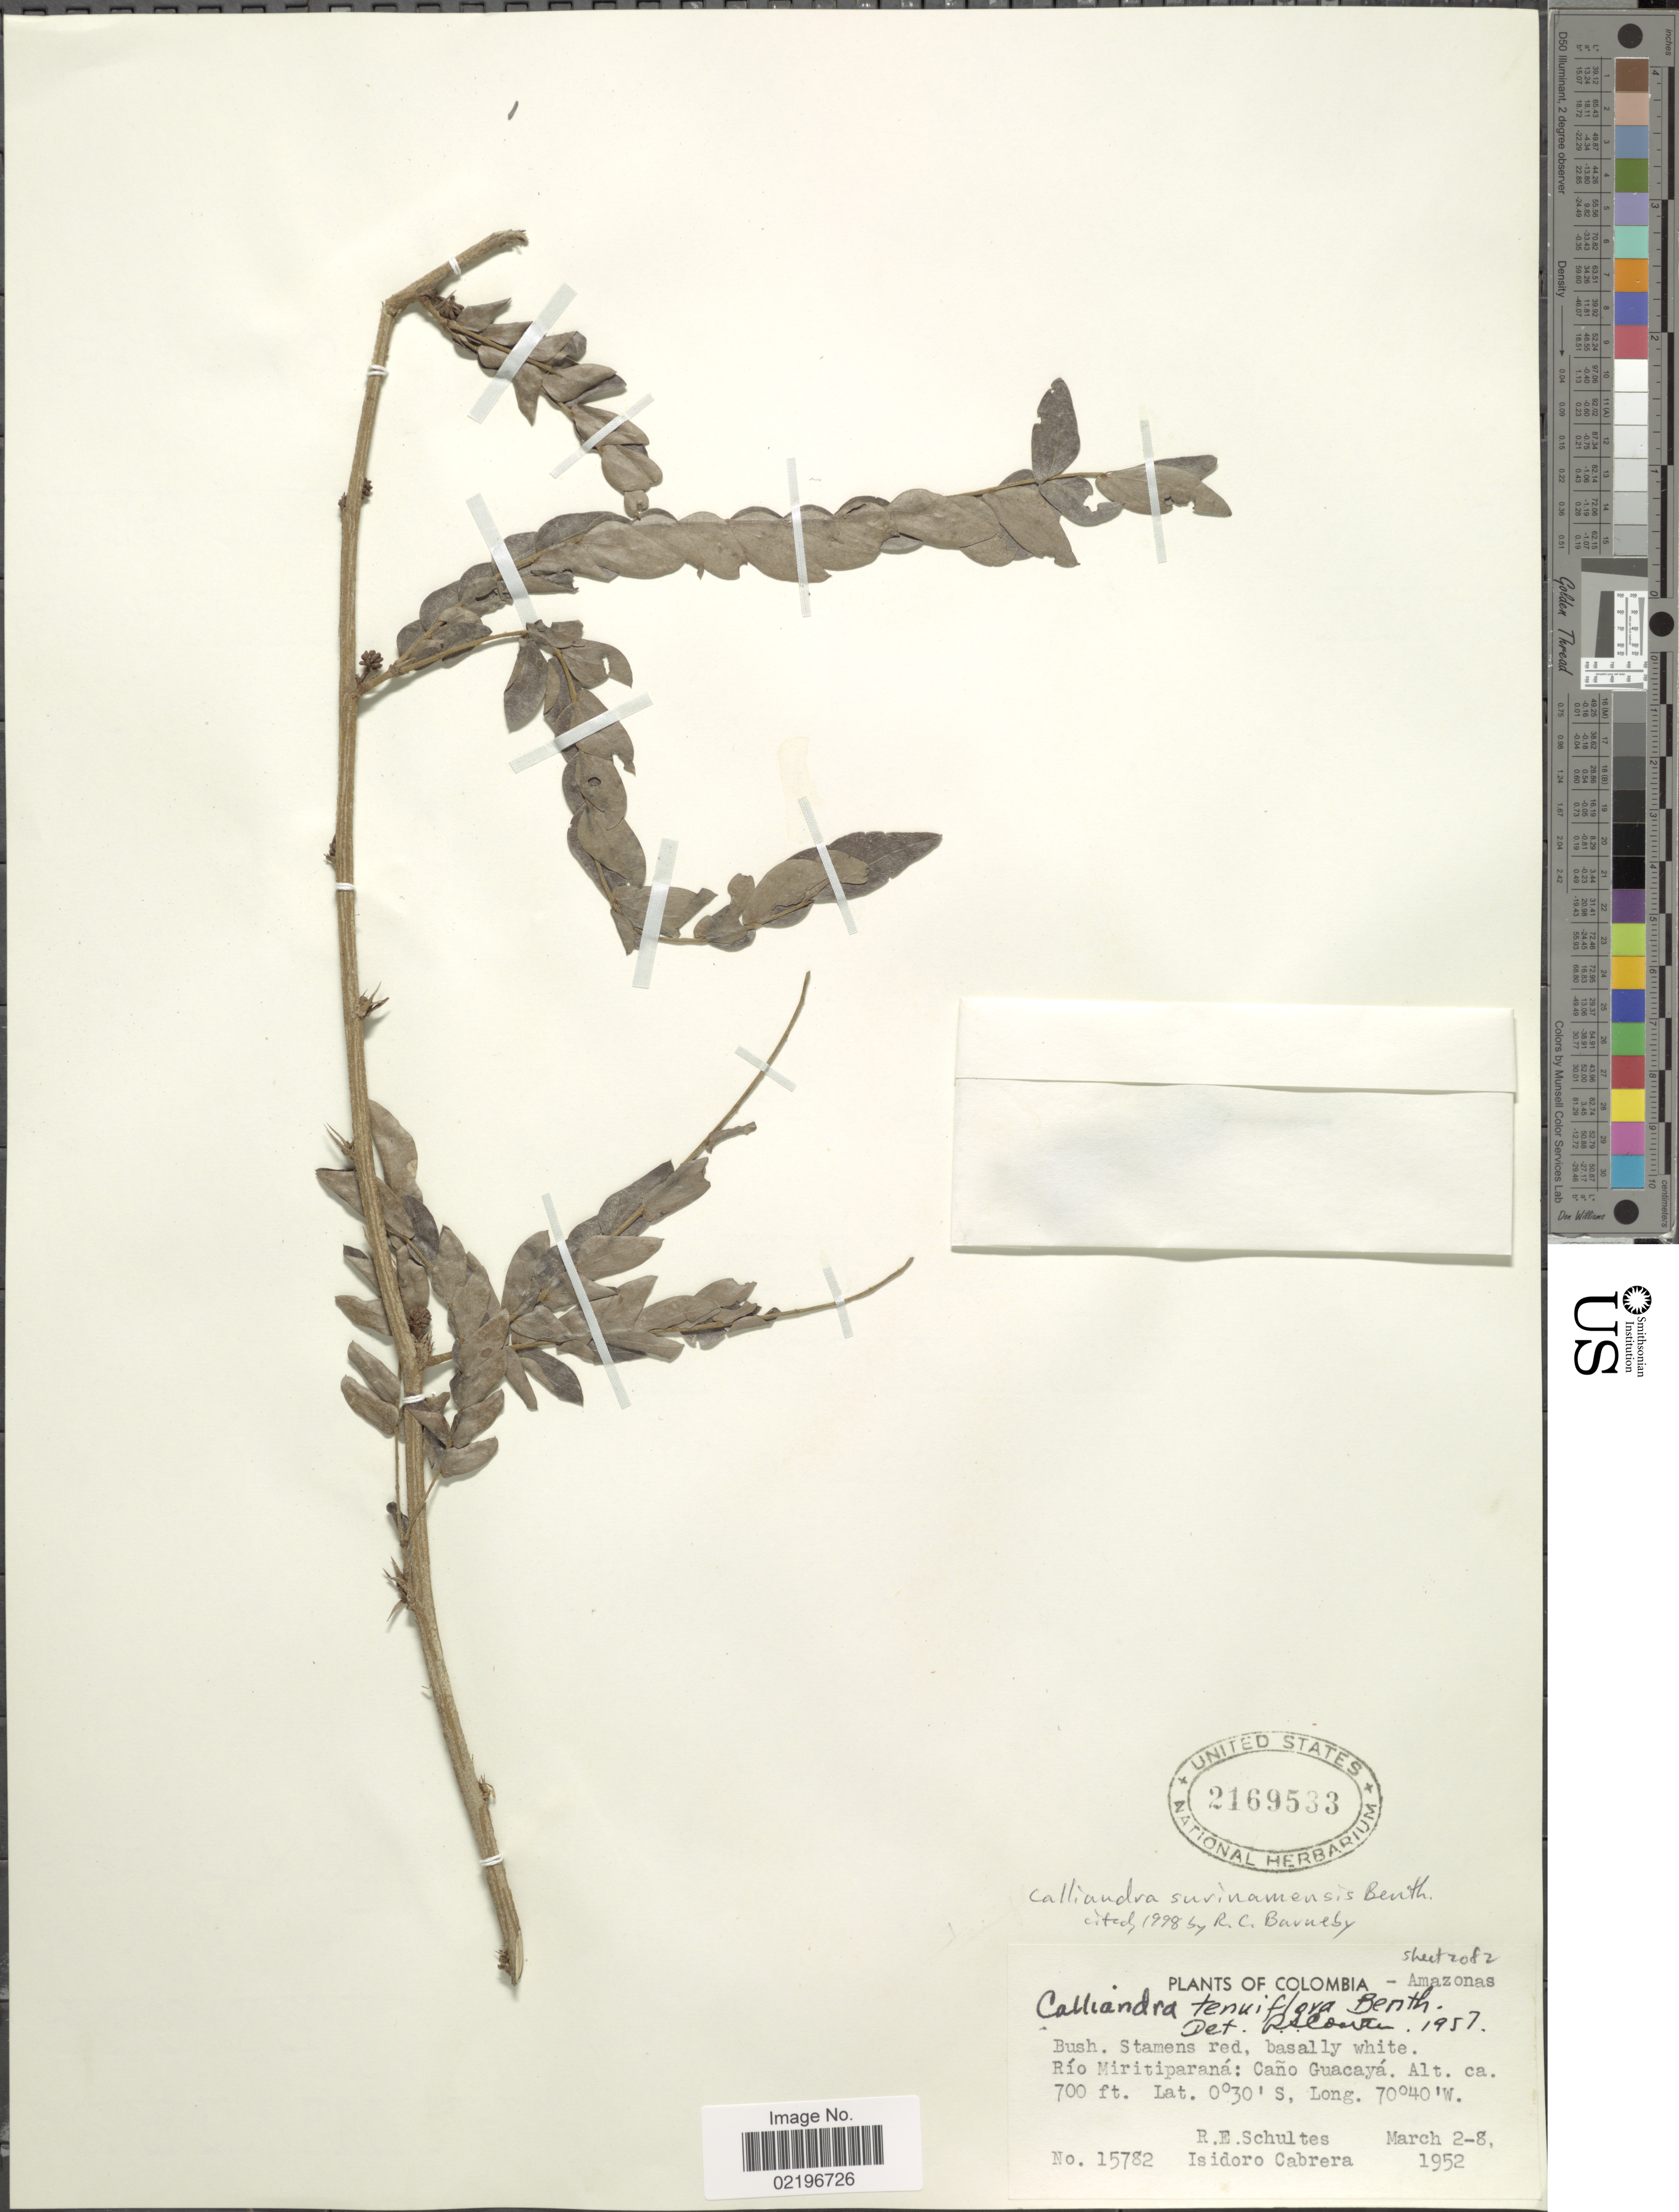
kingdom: Plantae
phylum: Tracheophyta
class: Magnoliopsida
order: Fabales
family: Fabaceae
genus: Calliandra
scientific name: Calliandra surinamensis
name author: Benth.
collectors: R. E. Schultes & I. Cabrera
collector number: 15782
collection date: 1952-03-02/1952-03-08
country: Colombia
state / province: Amazônas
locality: Rio Miritiparana: Cano Guacaya.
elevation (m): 213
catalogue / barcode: US 2169533